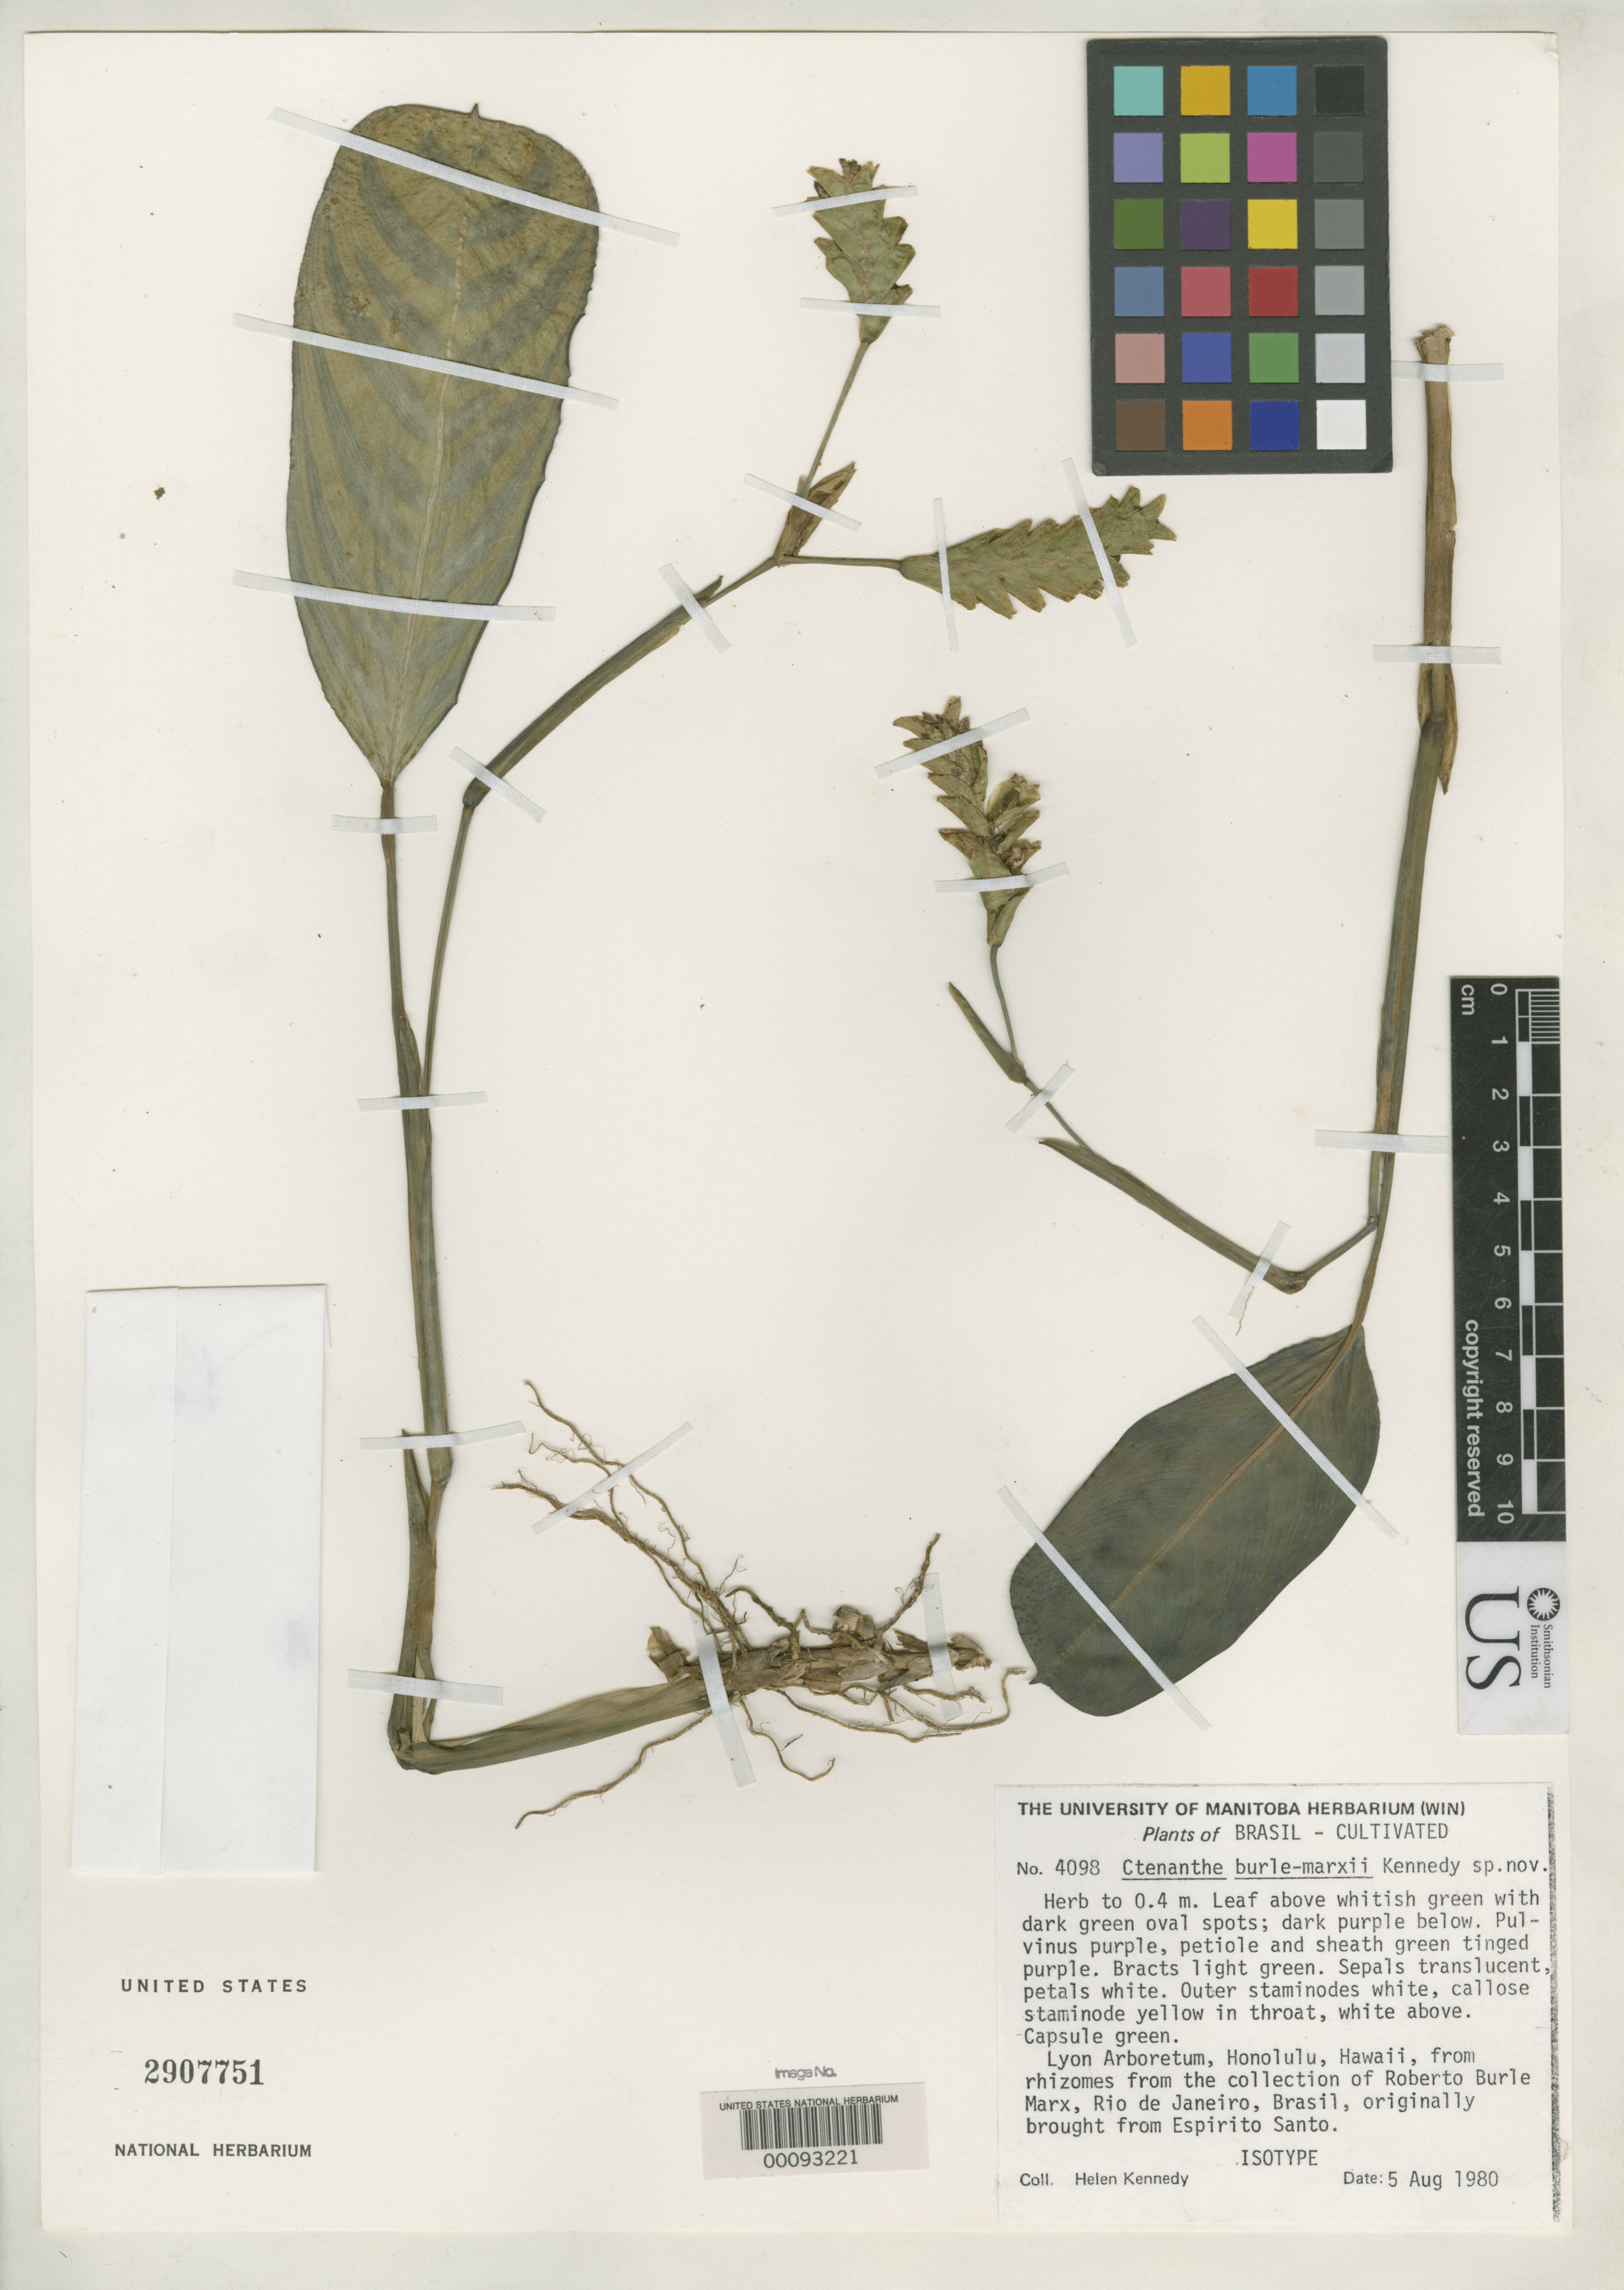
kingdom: Plantae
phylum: Tracheophyta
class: Liliopsida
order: Zingiberales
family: Marantaceae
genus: Ctenanthe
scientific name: Ctenanthe burle-marxii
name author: H. Kenn.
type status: Isotype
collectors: R. Marx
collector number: Kennedy #4098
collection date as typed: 05 Aug 1980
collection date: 1980-08-05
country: Brazil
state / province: Rio de Janeiro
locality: Espirito Santo.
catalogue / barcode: US 2907751